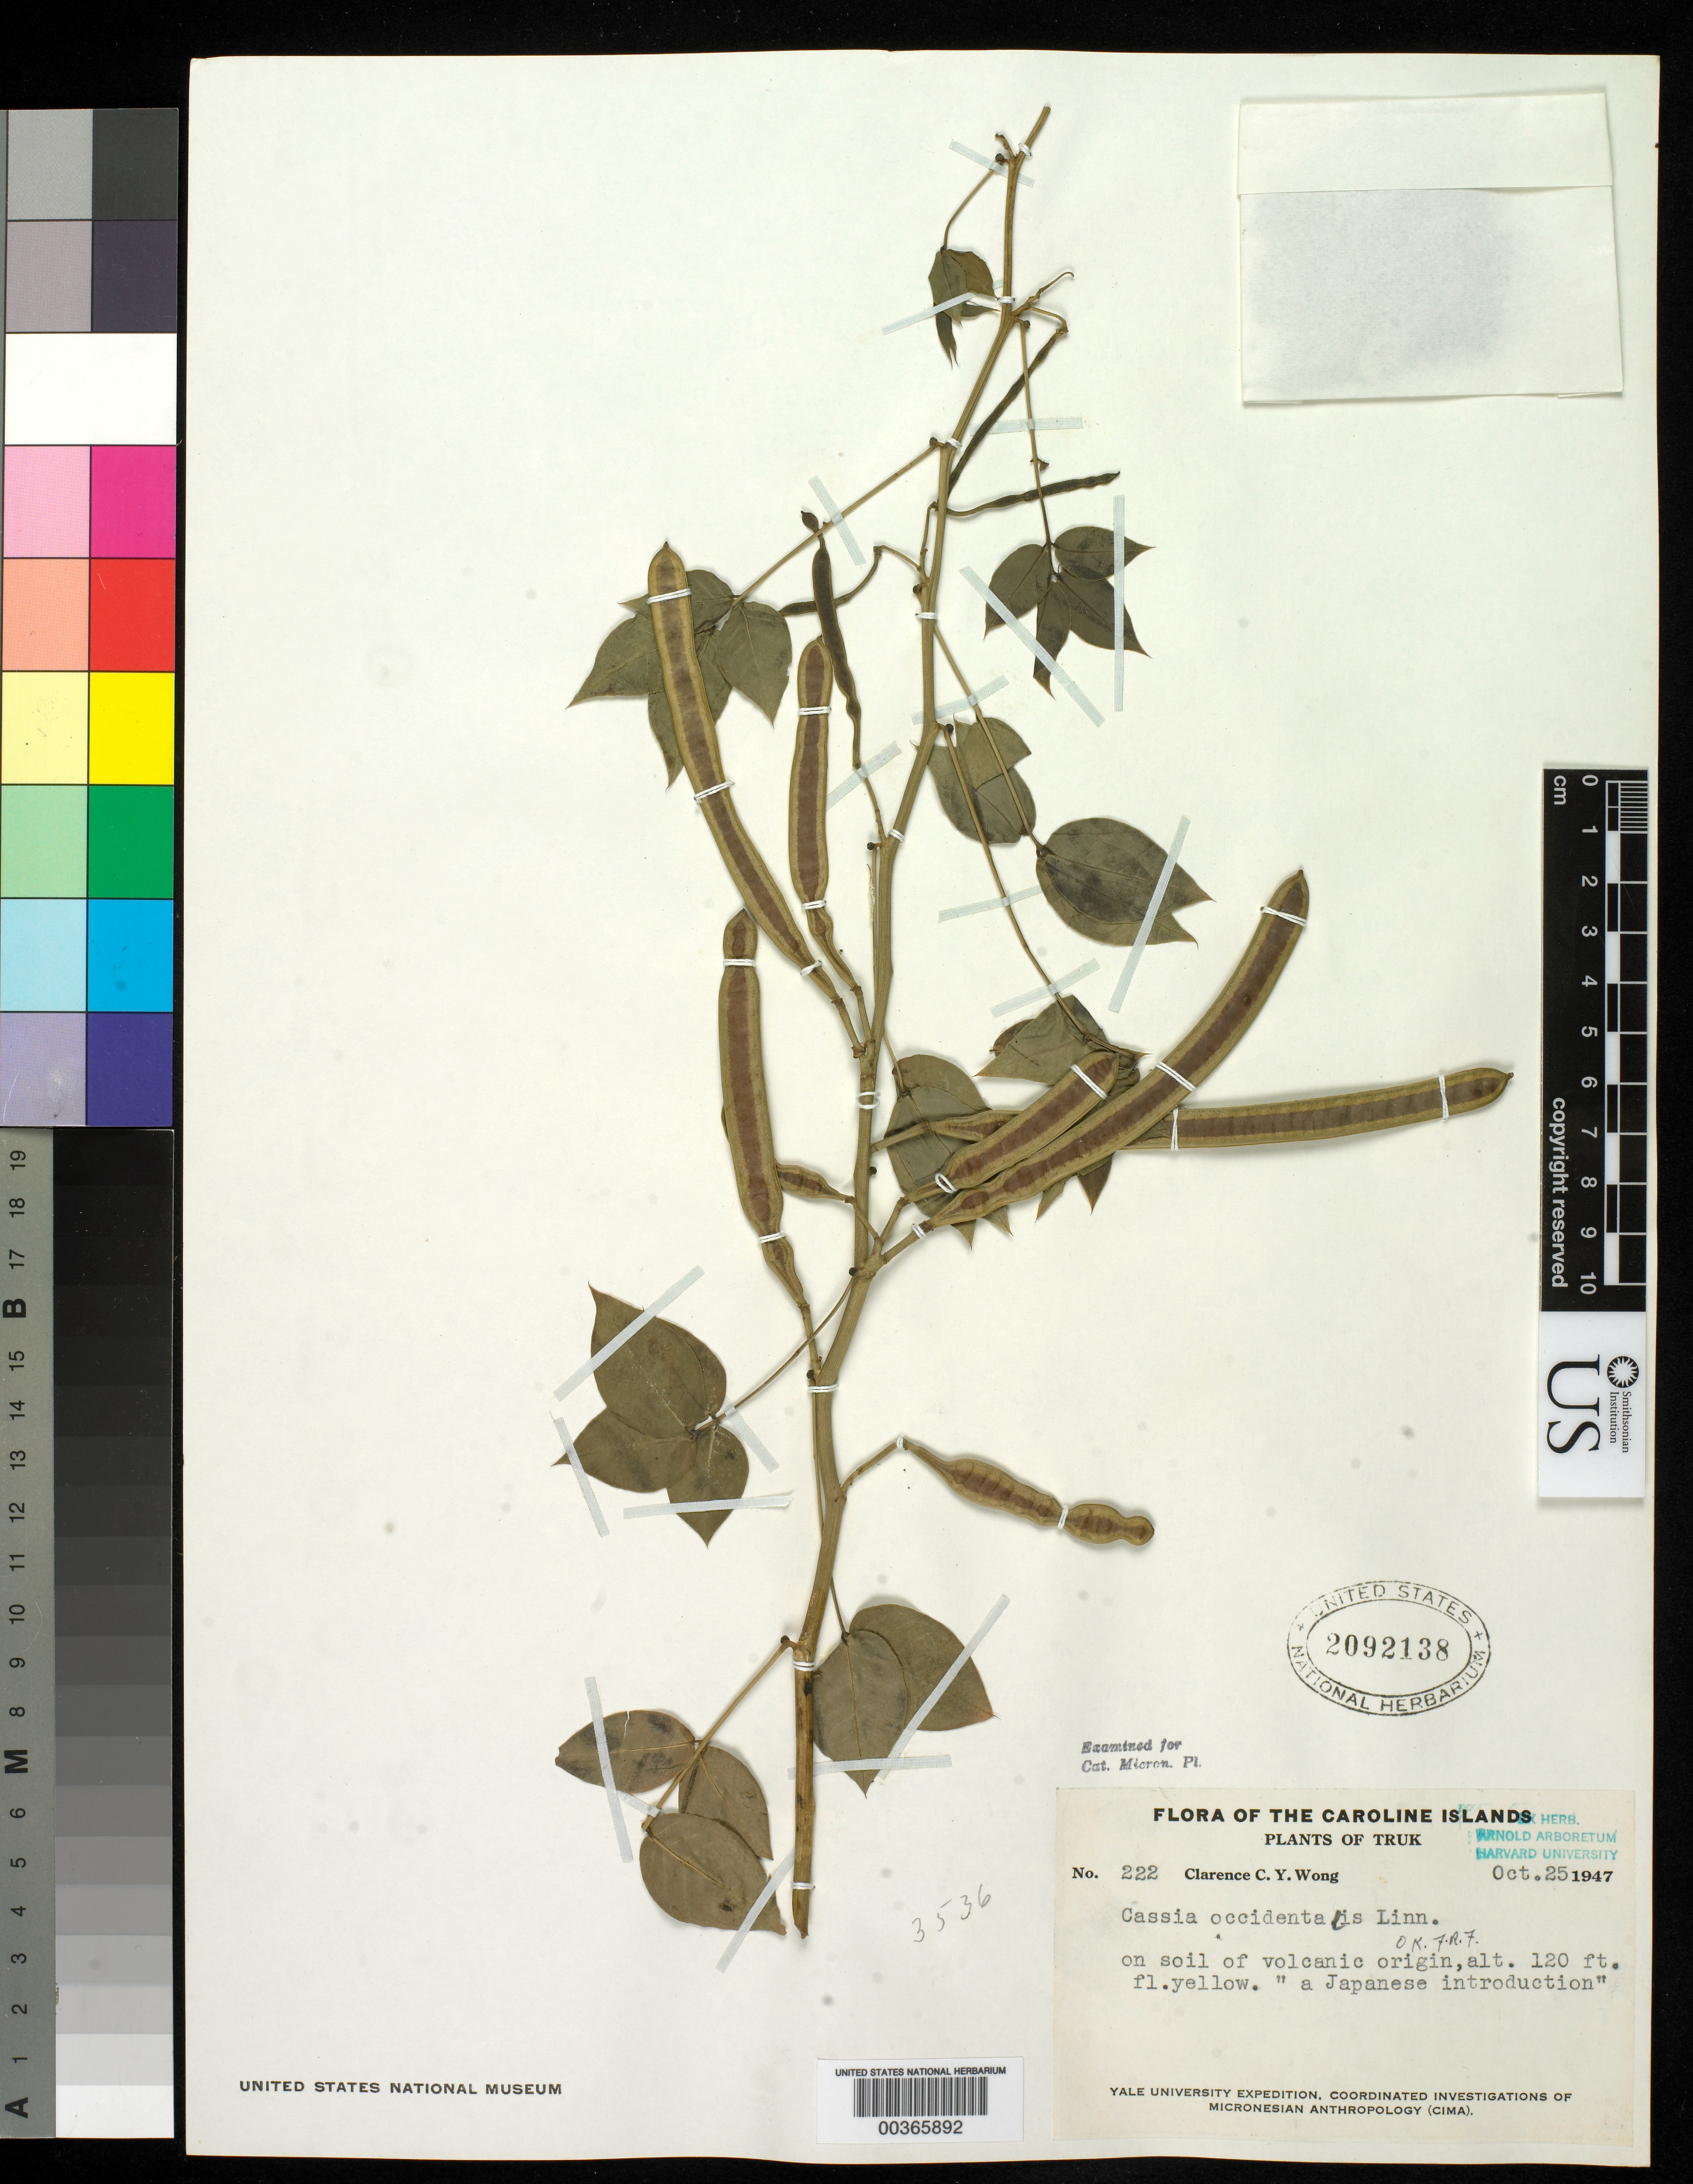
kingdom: Plantae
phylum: Tracheophyta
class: Magnoliopsida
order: Fabales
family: Fabaceae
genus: Senna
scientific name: Senna occidentalis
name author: (L.) Link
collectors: C. Y. C. Wong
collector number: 222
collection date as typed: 25 Oct 1947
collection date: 1947-10-25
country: Micronesia, Federated States of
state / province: Truk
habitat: Soil of volcanic origin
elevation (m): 37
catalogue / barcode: US 2092138